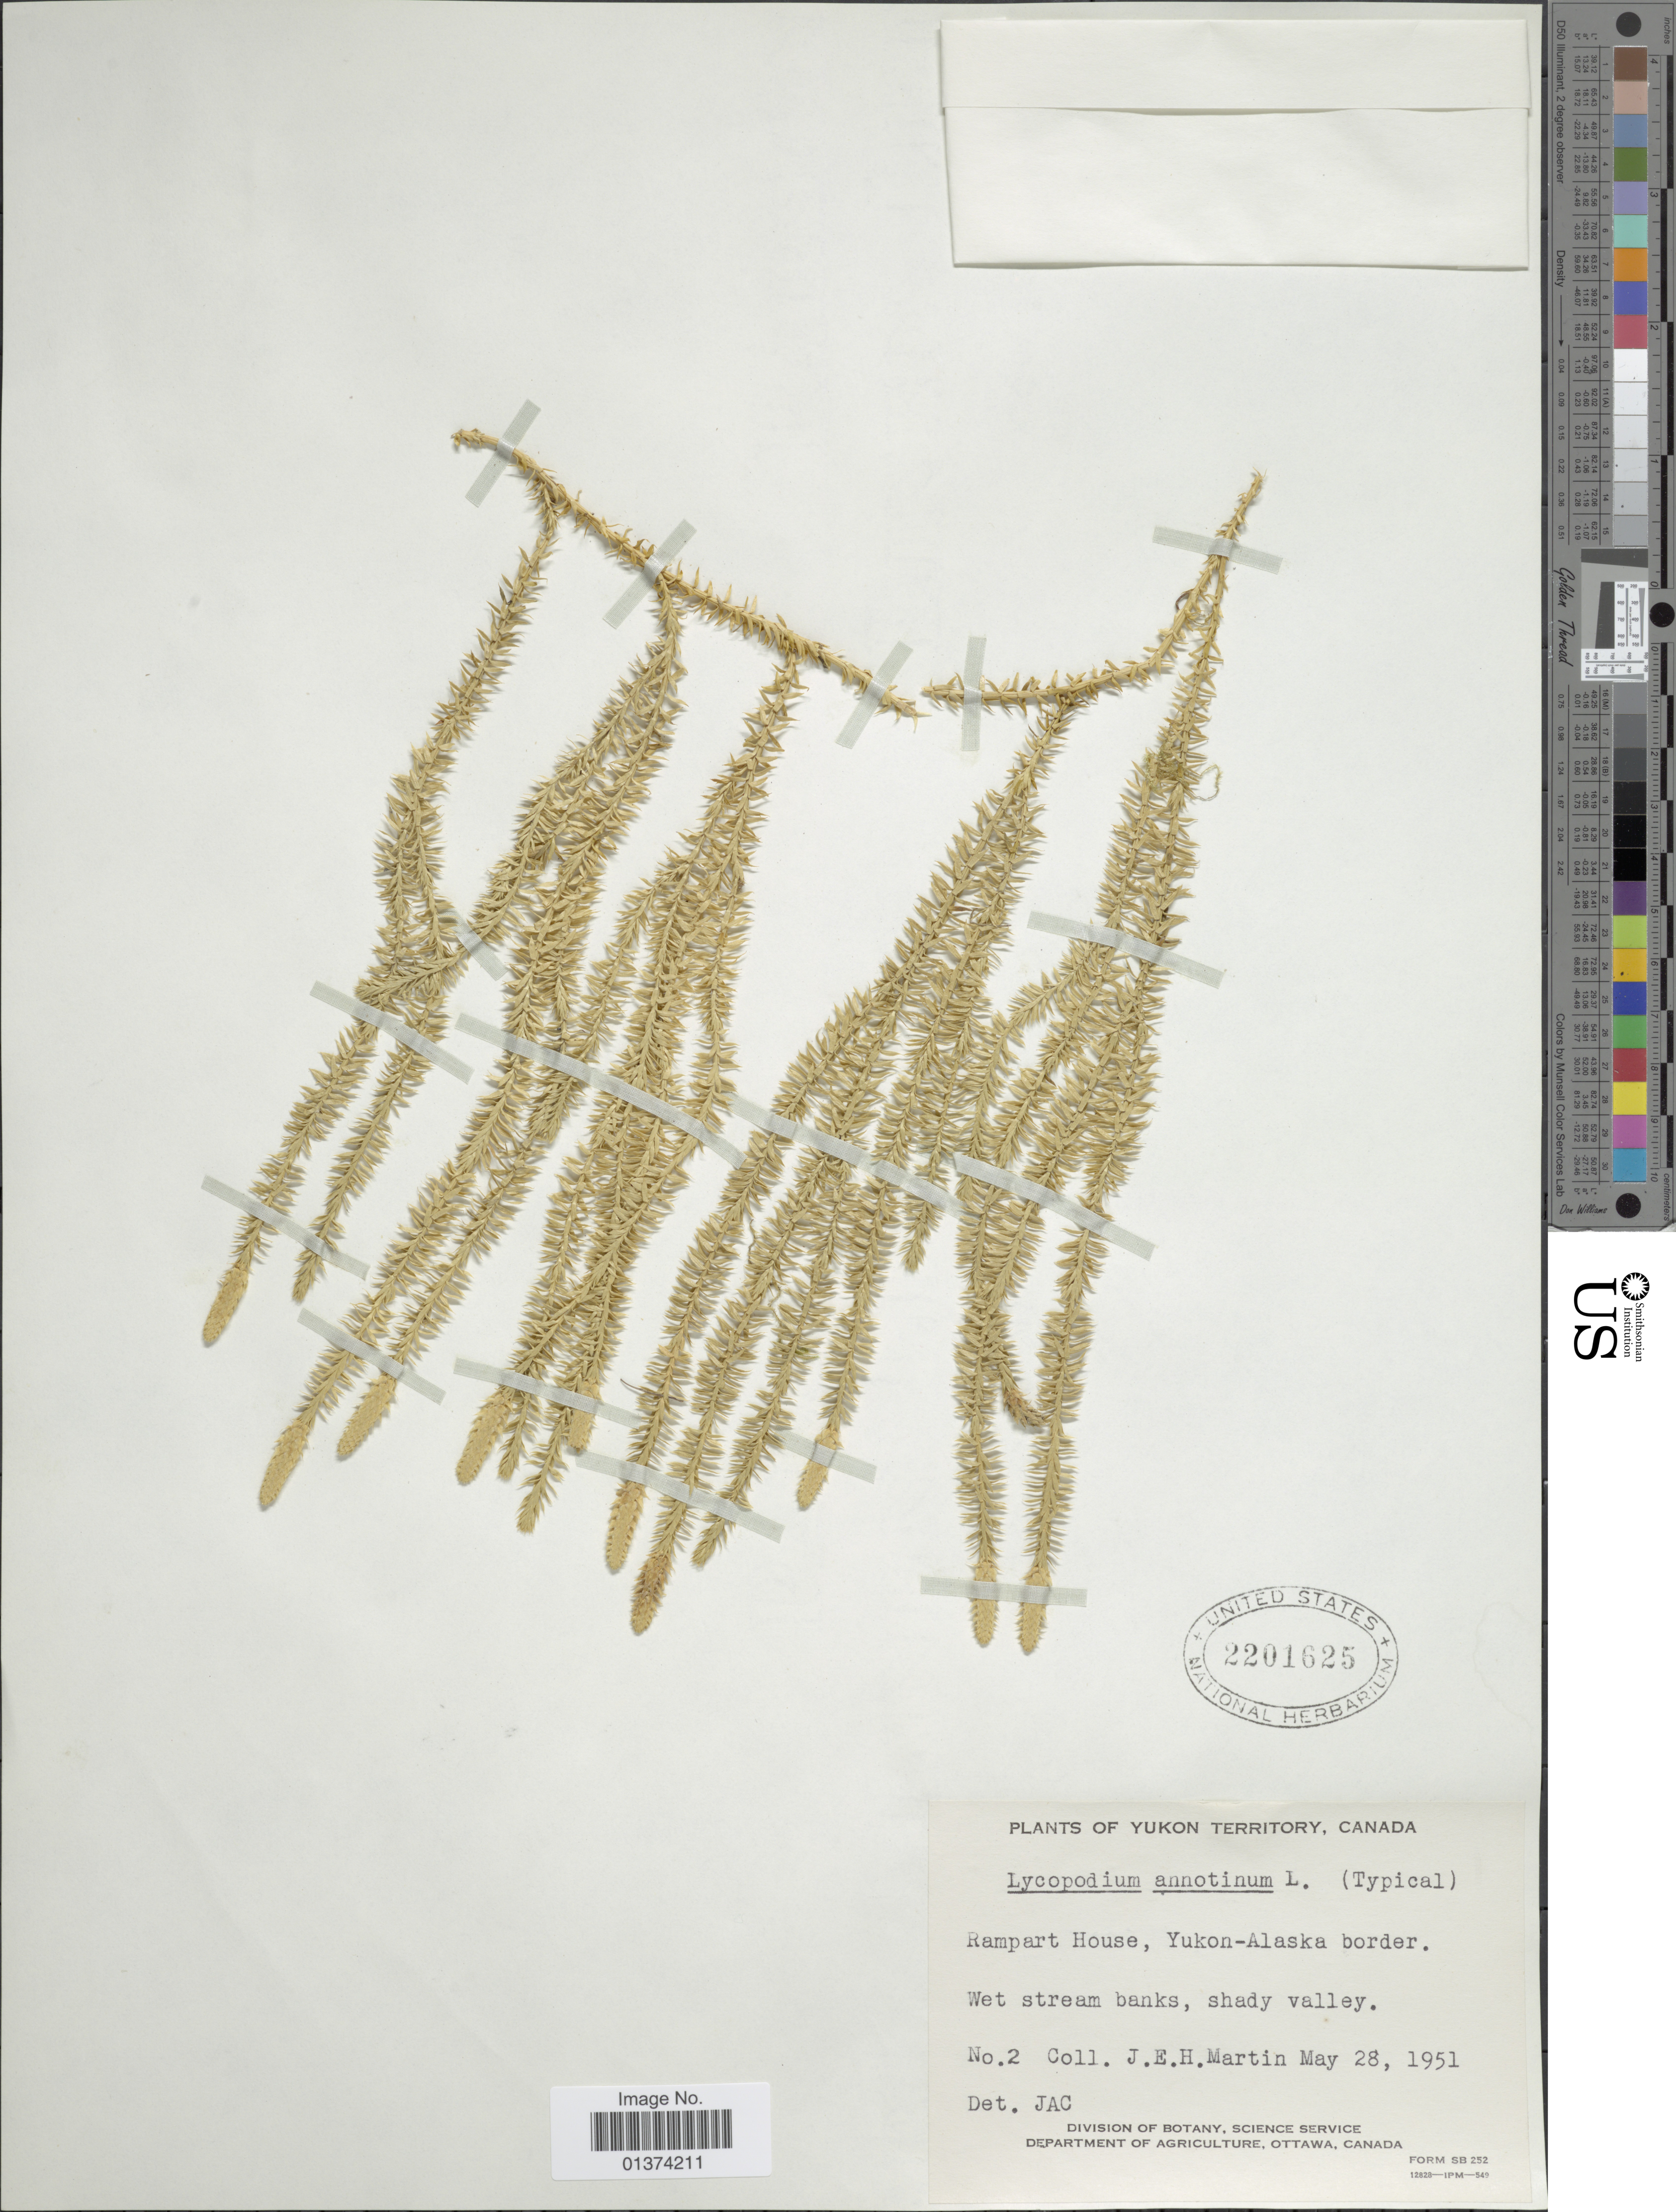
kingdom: Plantae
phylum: Tracheophyta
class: Lycopodiopsida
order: Lycopodiales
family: Lycopodiaceae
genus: Spinulum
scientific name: Spinulum annotinum subsp. annotinum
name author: (L.) A. Haines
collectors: J. E. H. Martin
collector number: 2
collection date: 1951-05-28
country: Canada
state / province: Yukon Territory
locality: Rampart House, Yukon-Alaska border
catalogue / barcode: US 2201625